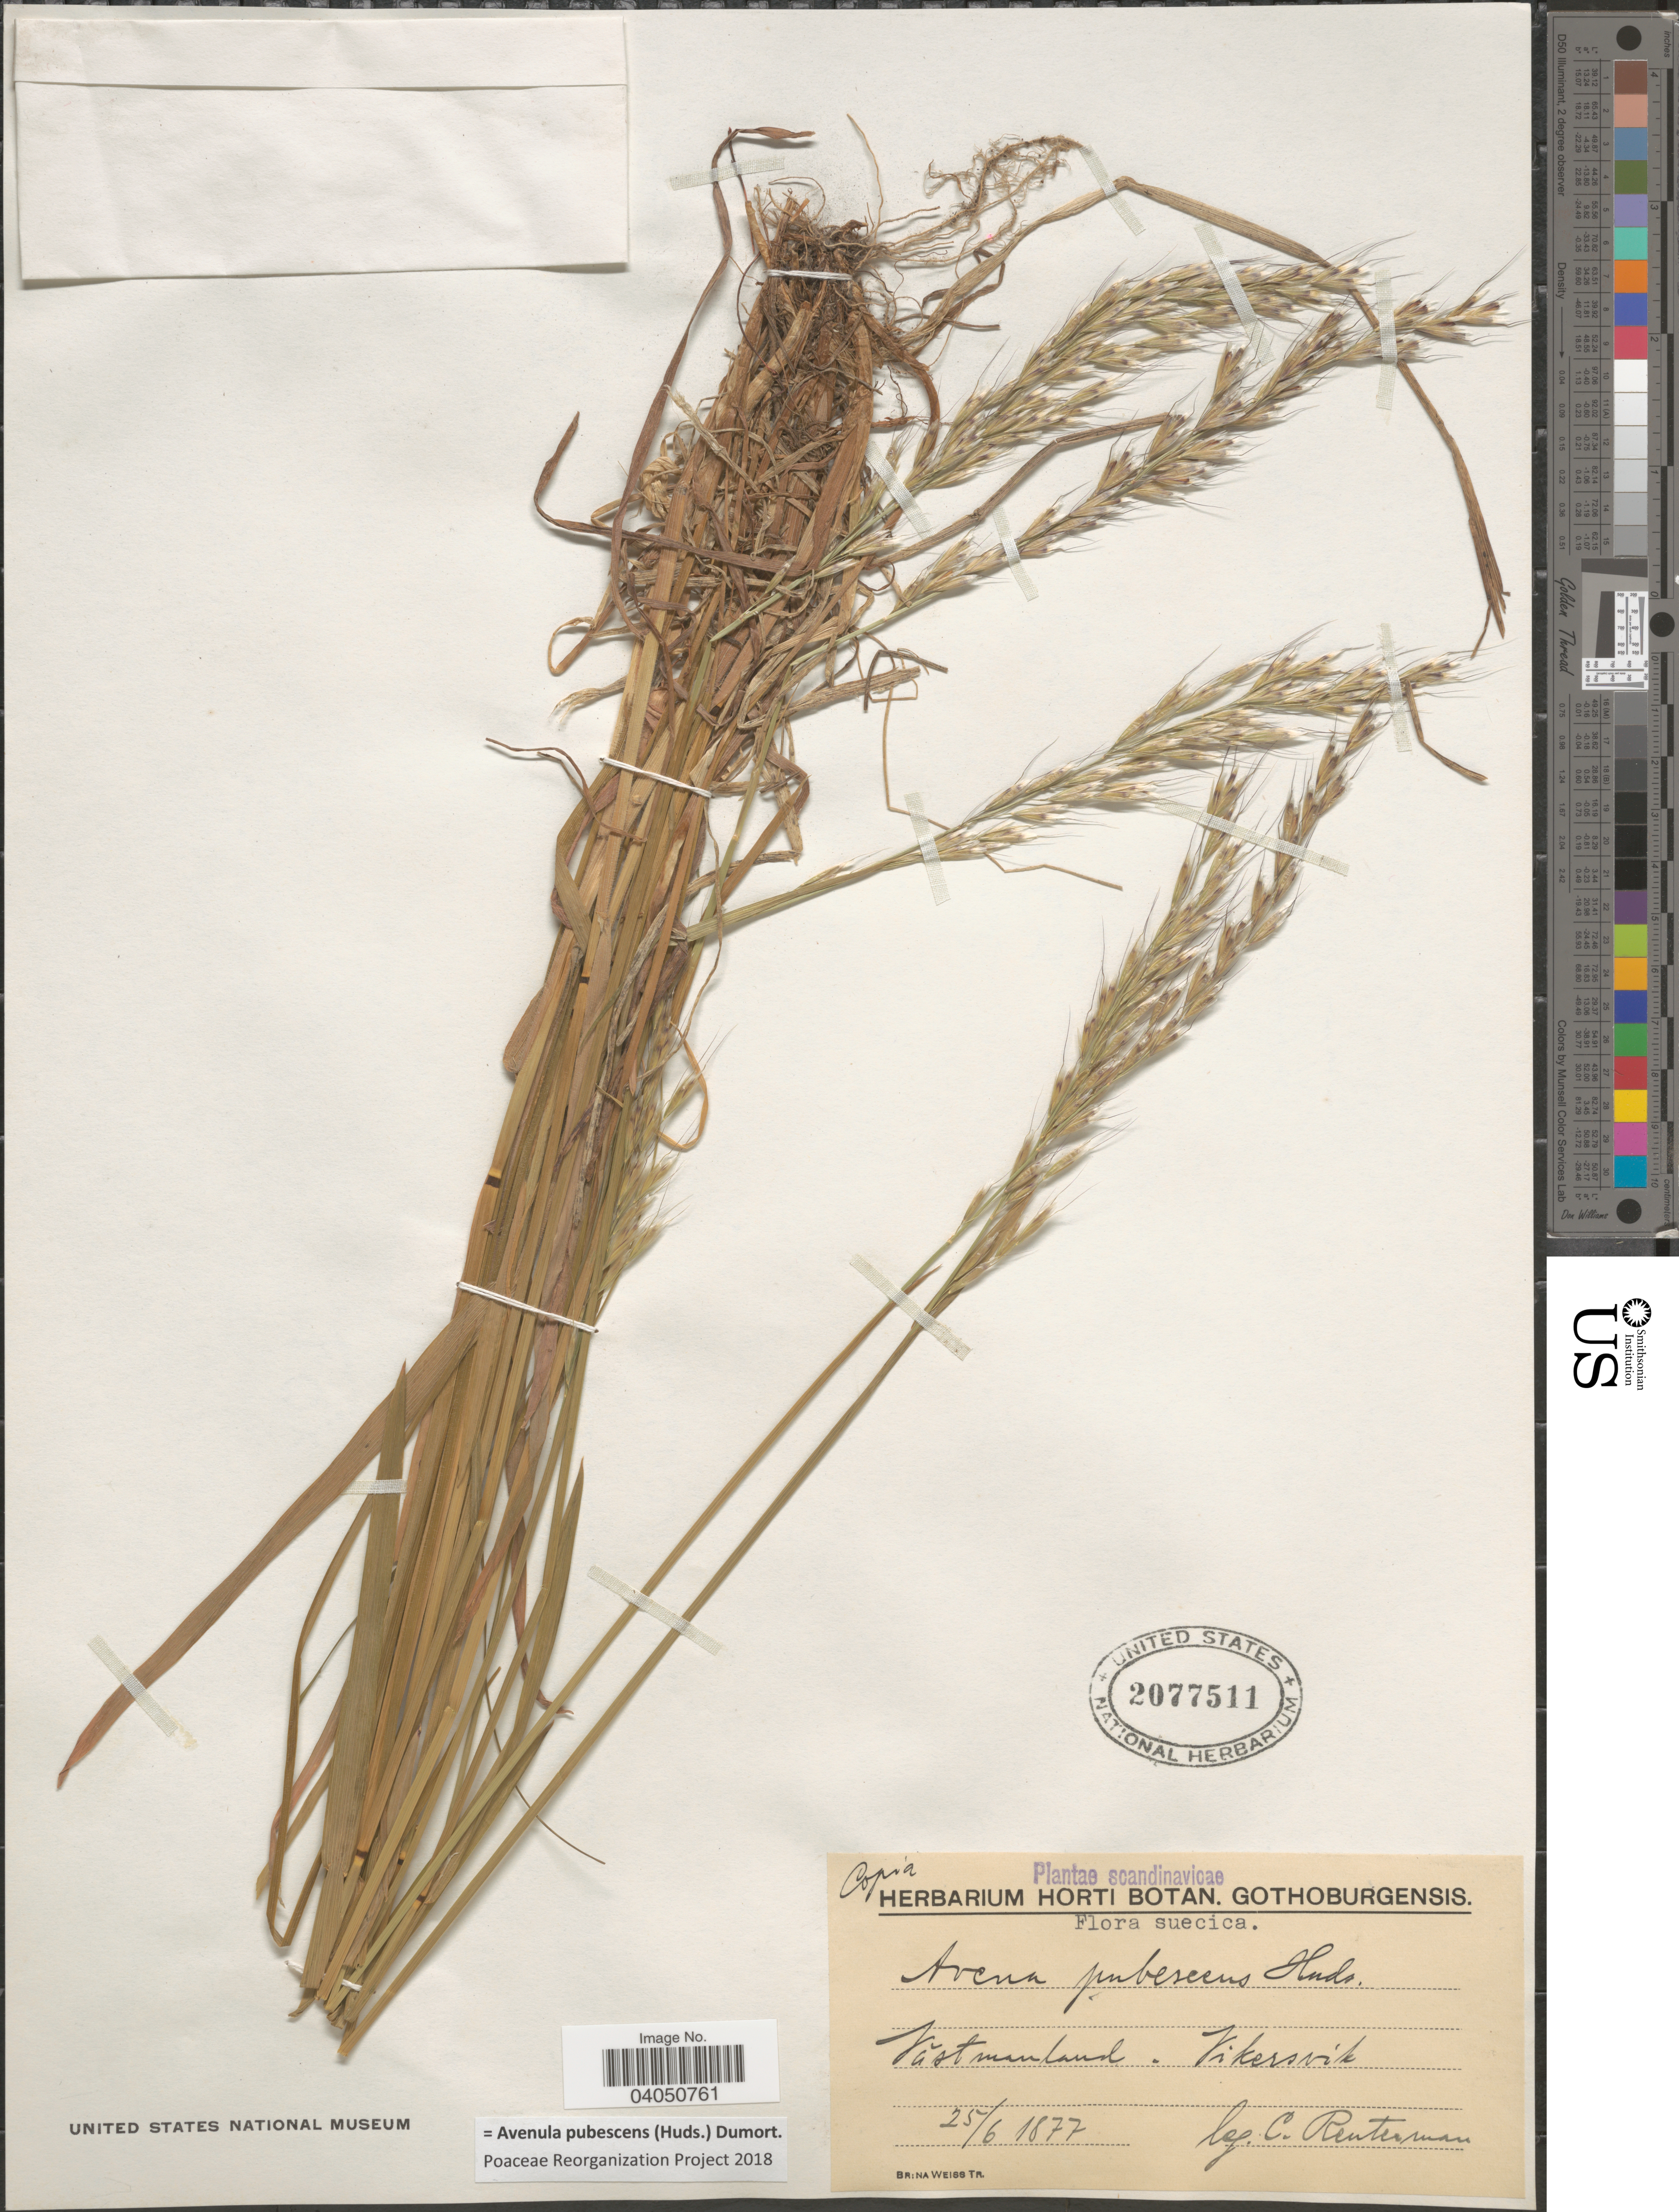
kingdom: Plantae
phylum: Tracheophyta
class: Liliopsida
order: Poales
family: Poaceae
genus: Avenula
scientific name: Avenula pubescens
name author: (Huds.) Dumort.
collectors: C. Reuterman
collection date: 1877-06-25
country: Sweden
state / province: Vastmanland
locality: Scandinavicae. Suecica. Vastmanland. Vikersvik.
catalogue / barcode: US 2077511